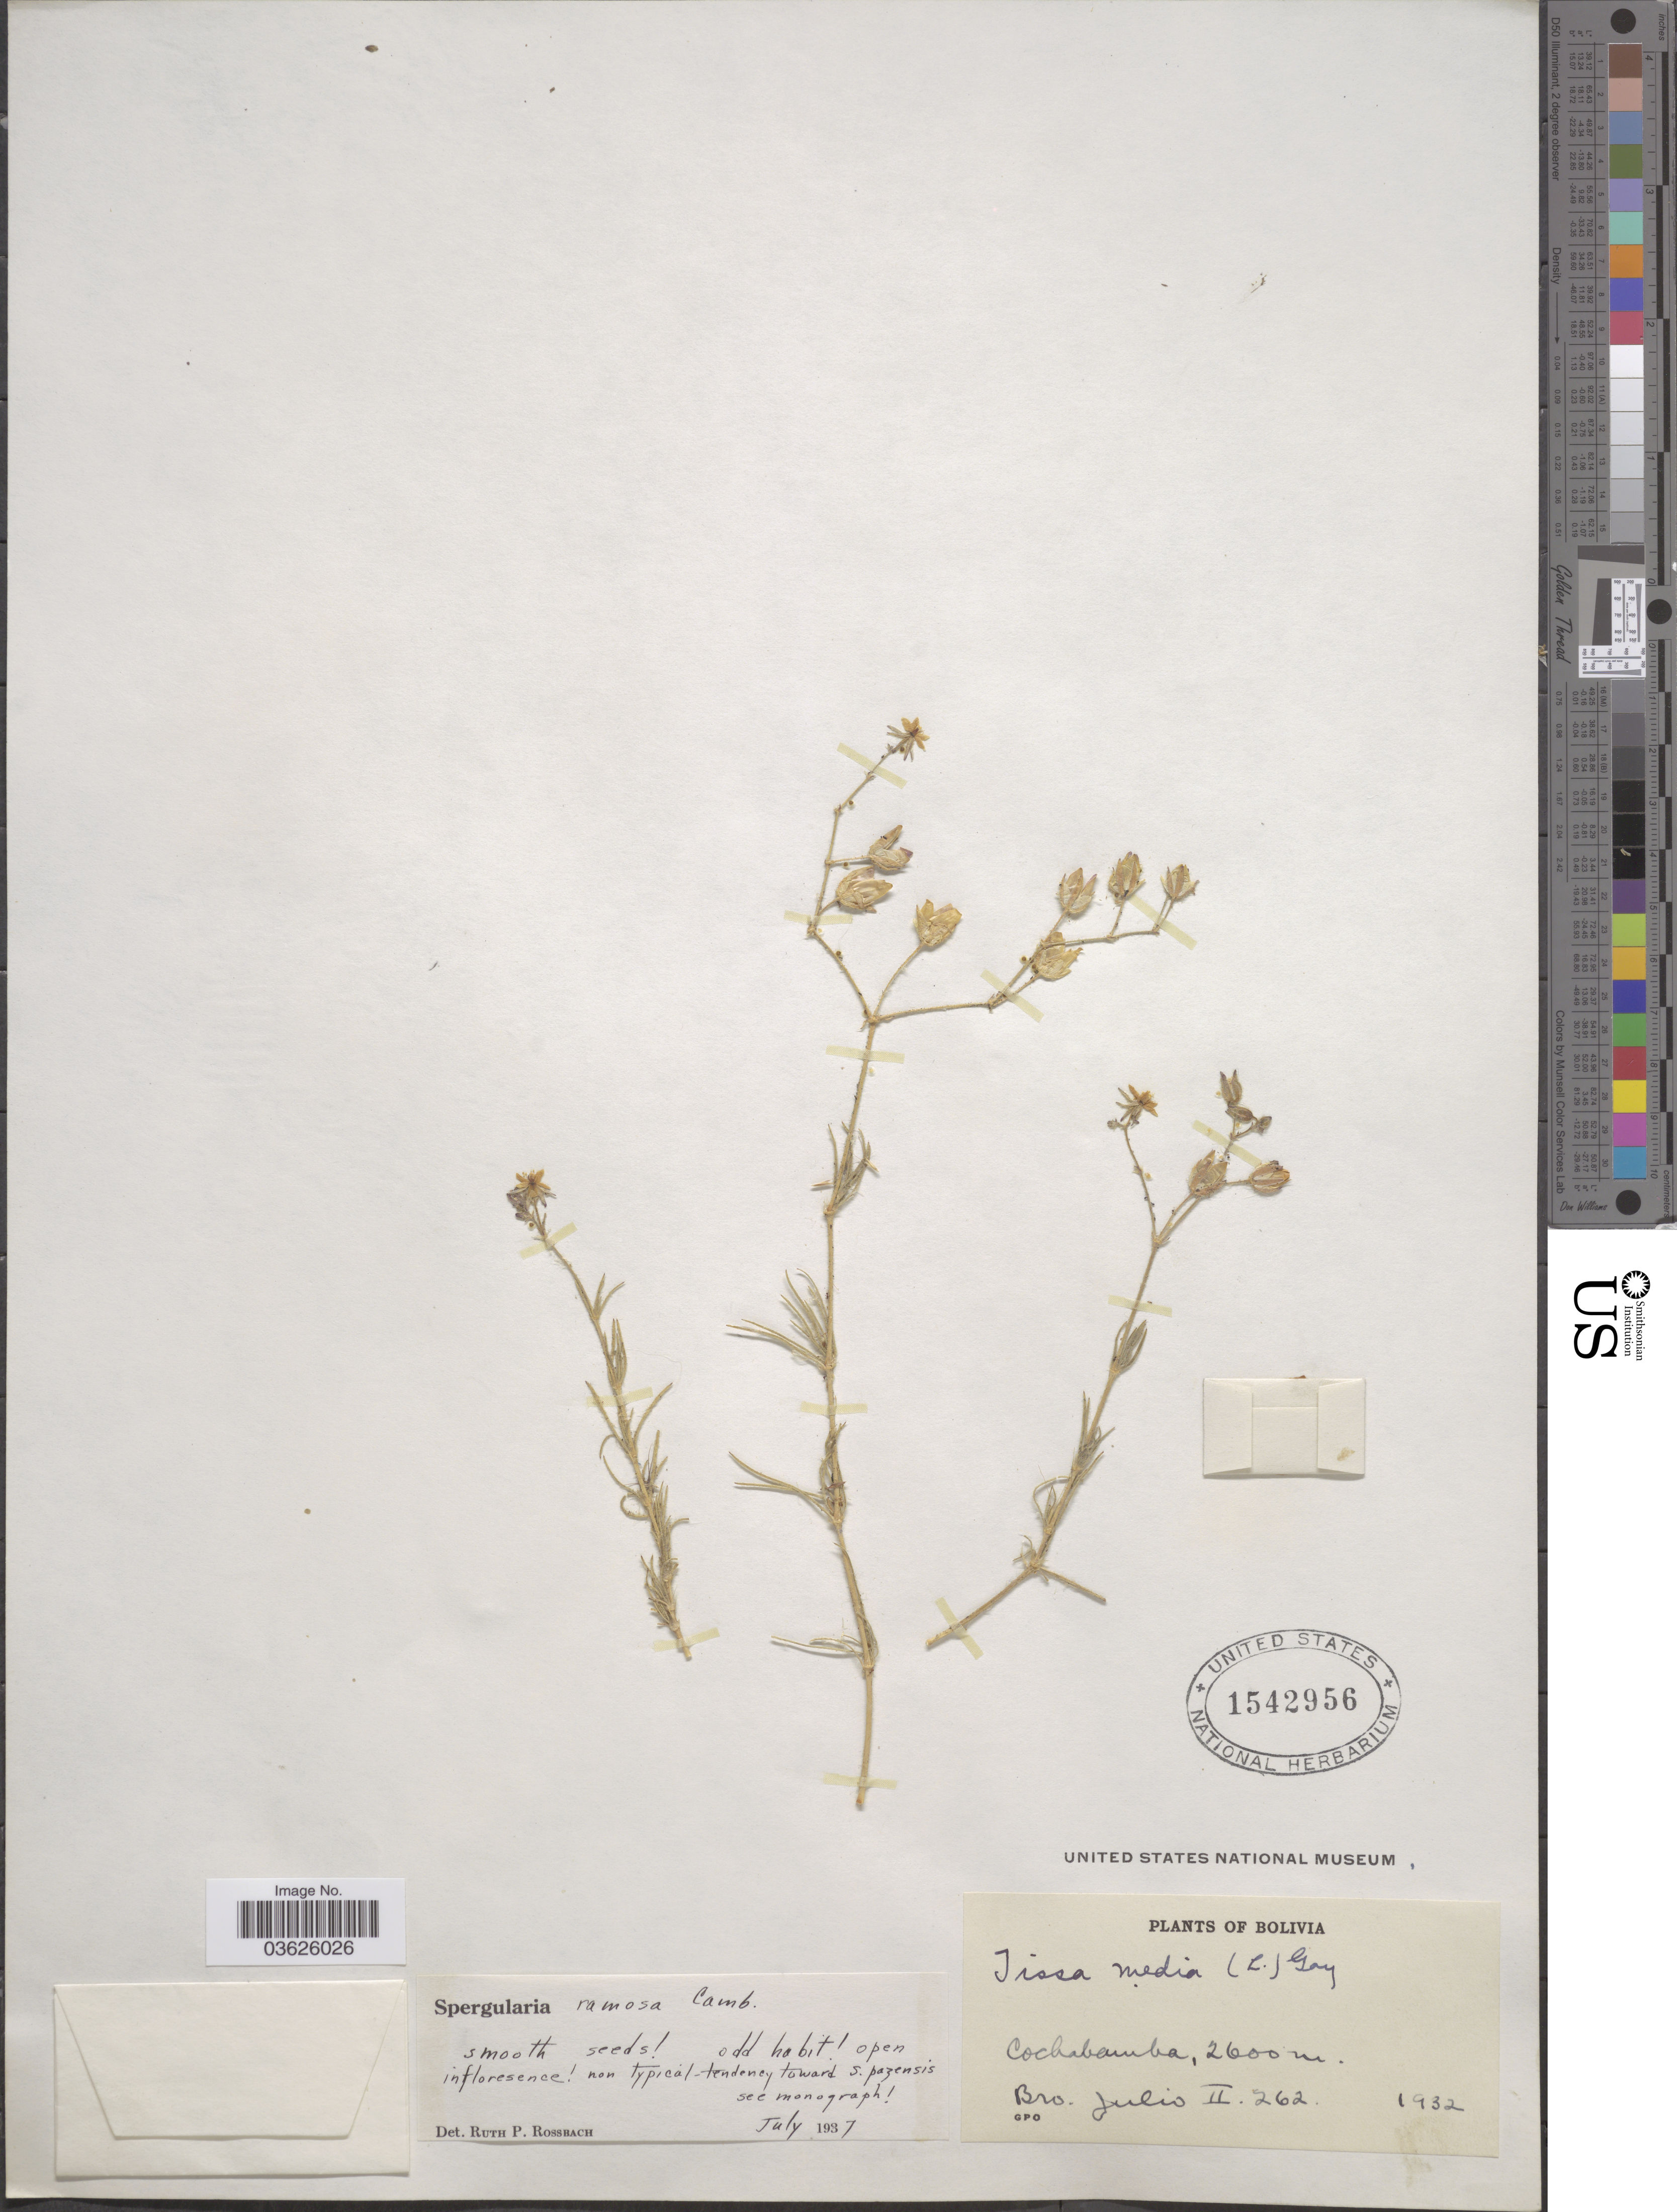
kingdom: Plantae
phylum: Tracheophyta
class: Magnoliopsida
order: Caryophyllales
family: Caryophyllaceae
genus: Spergularia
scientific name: Spergularia ramosa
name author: Cambess.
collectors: Bro. Julio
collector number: II262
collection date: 1932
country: Bolivia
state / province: Cochabamba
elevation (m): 2600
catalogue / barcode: US 1542956